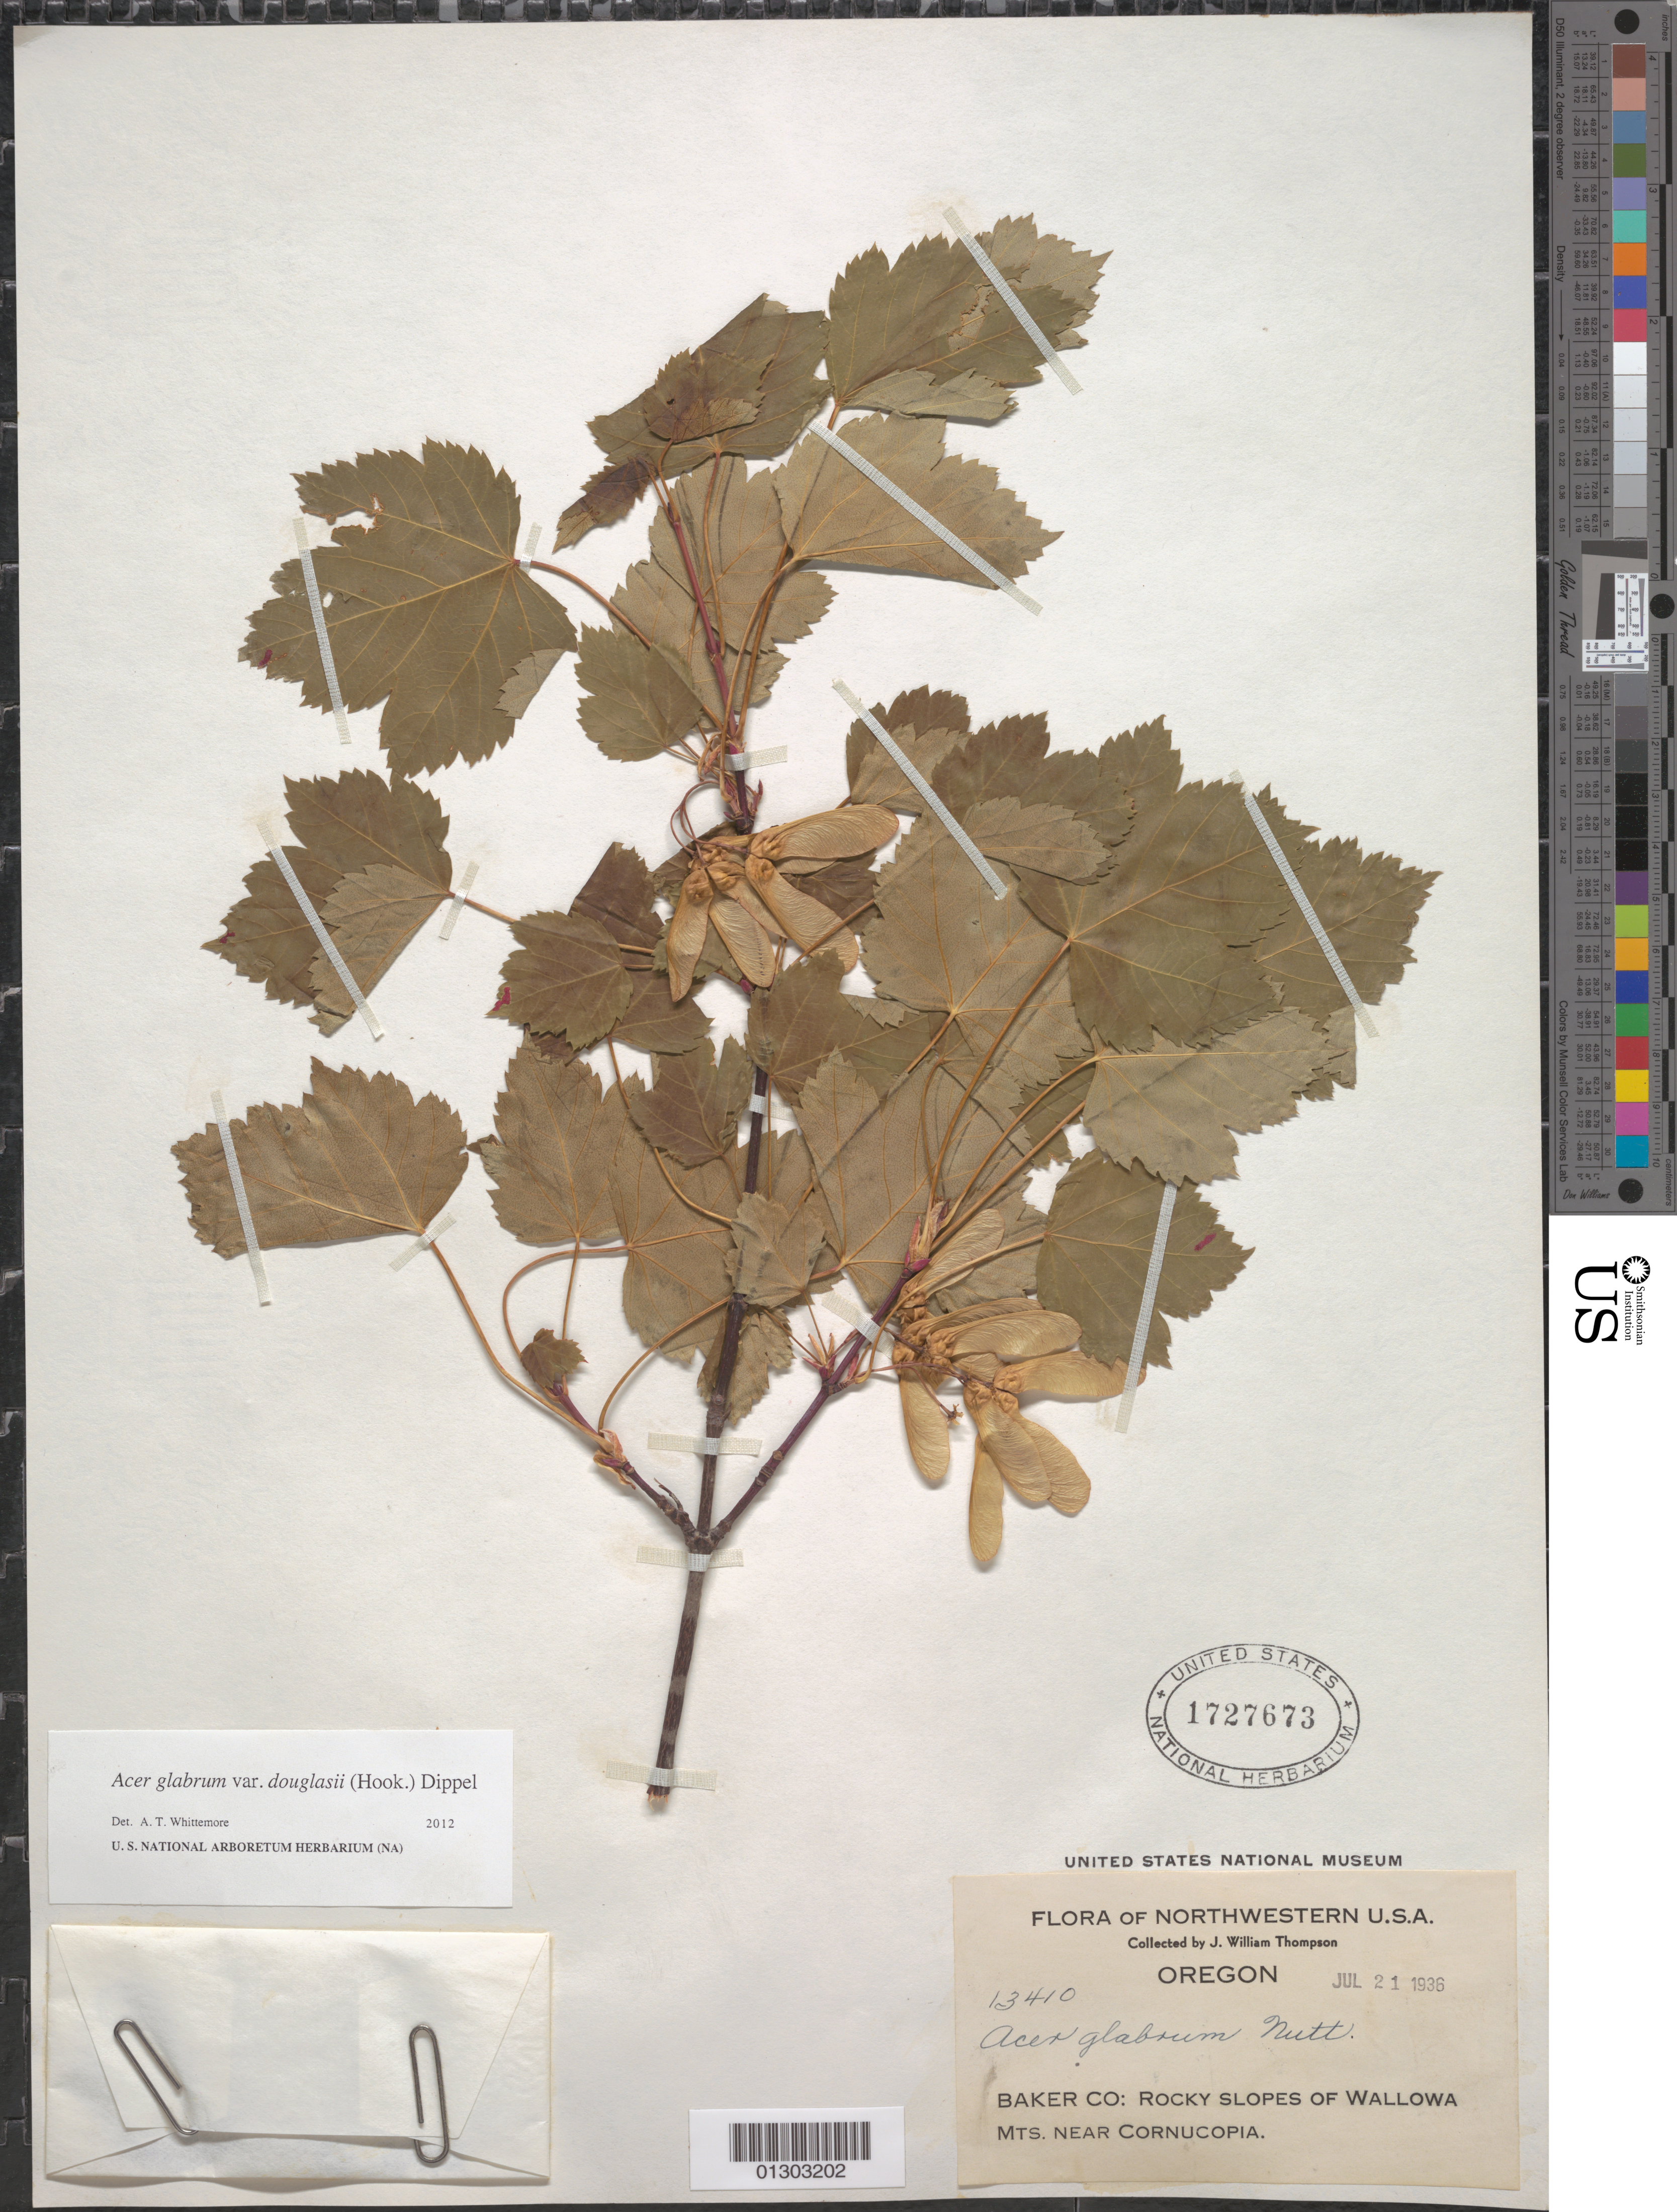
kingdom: Plantae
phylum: Tracheophyta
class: Magnoliopsida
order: Sapindales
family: Sapindaceae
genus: Acer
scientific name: Acer glabrum var. douglasii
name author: (Hook.) Dippel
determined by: Whittemore, A. T.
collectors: J. W. Thompson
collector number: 13410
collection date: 1936-07-21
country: United States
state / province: Oregon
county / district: Baker County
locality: Baker County, slopes of Wallowa Mts. near Cornucopia.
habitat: Rocky slopes.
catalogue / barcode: US 1727673